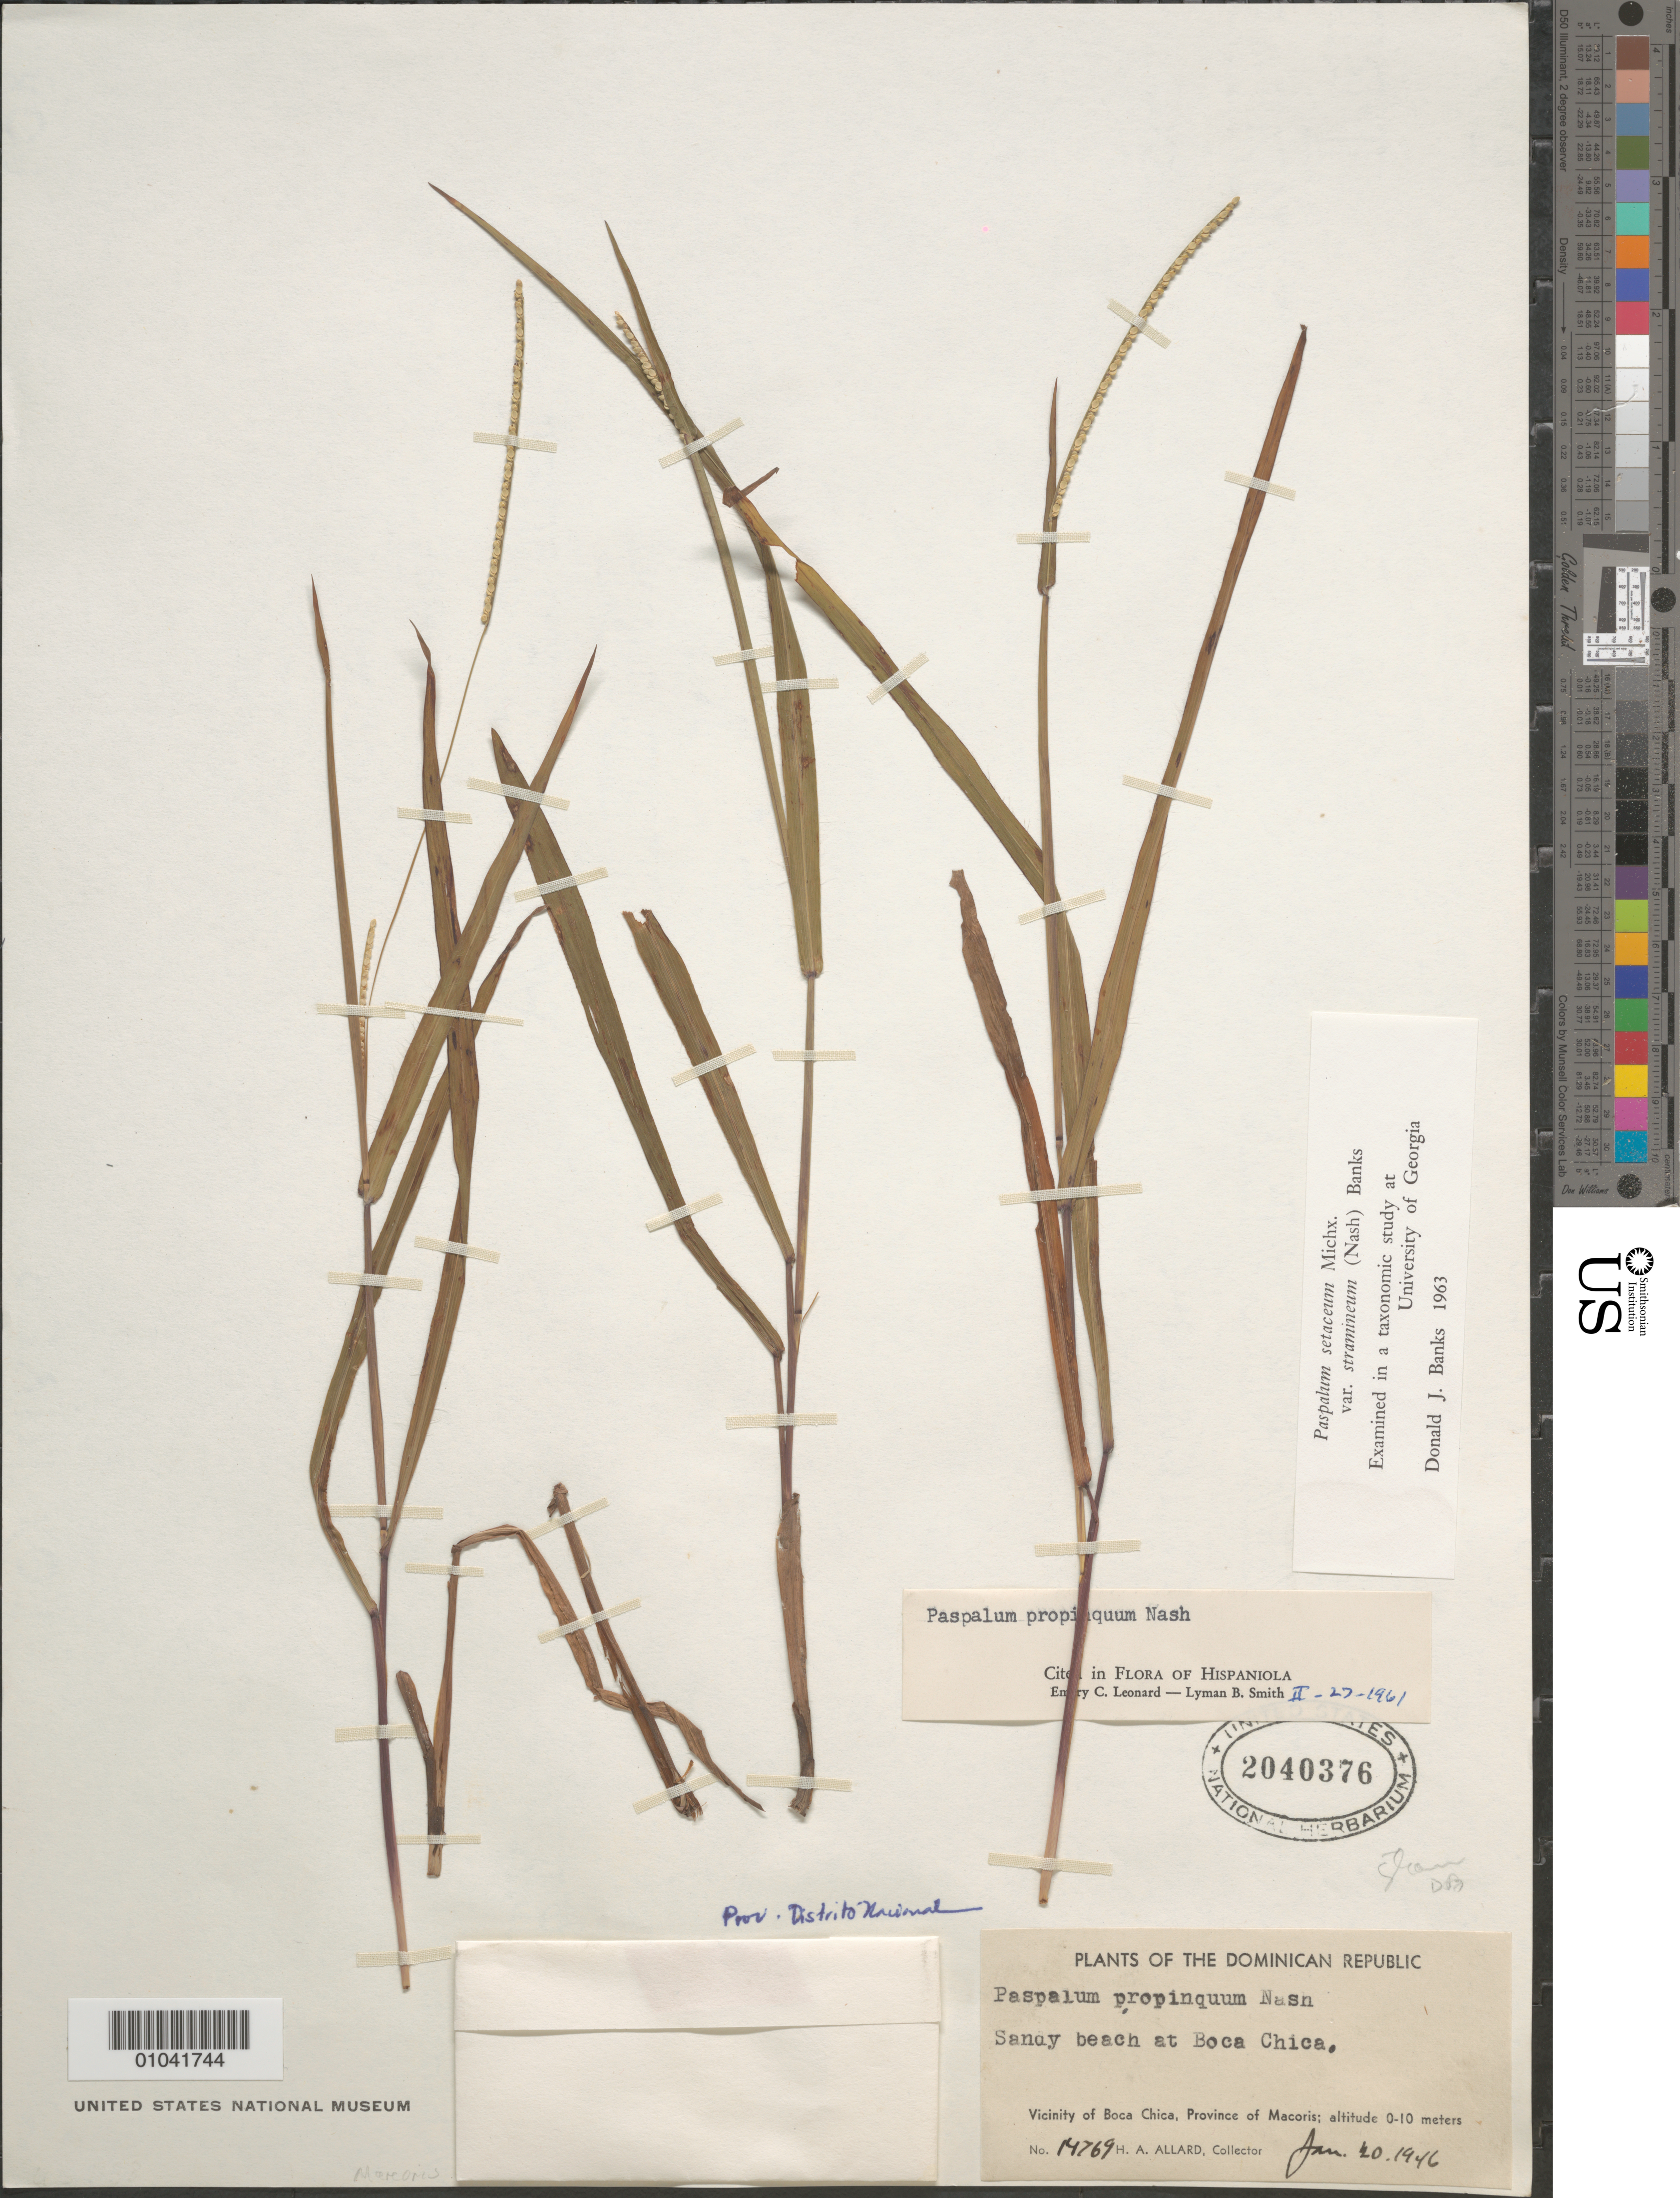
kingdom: Plantae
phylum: Tracheophyta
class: Liliopsida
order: Poales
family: Poaceae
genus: Paspalum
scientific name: Paspalum setaceum var. stramineum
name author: (Nash) D.J. Banks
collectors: H. A. Allard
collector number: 14769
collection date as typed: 20 Jan 1946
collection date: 1946-01-20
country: Dominican Republic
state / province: Distrito Nacional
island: Hispaniola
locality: Vicinity of Boca Chica, Province of Macoris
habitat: sandy beach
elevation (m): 0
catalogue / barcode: US 2040376